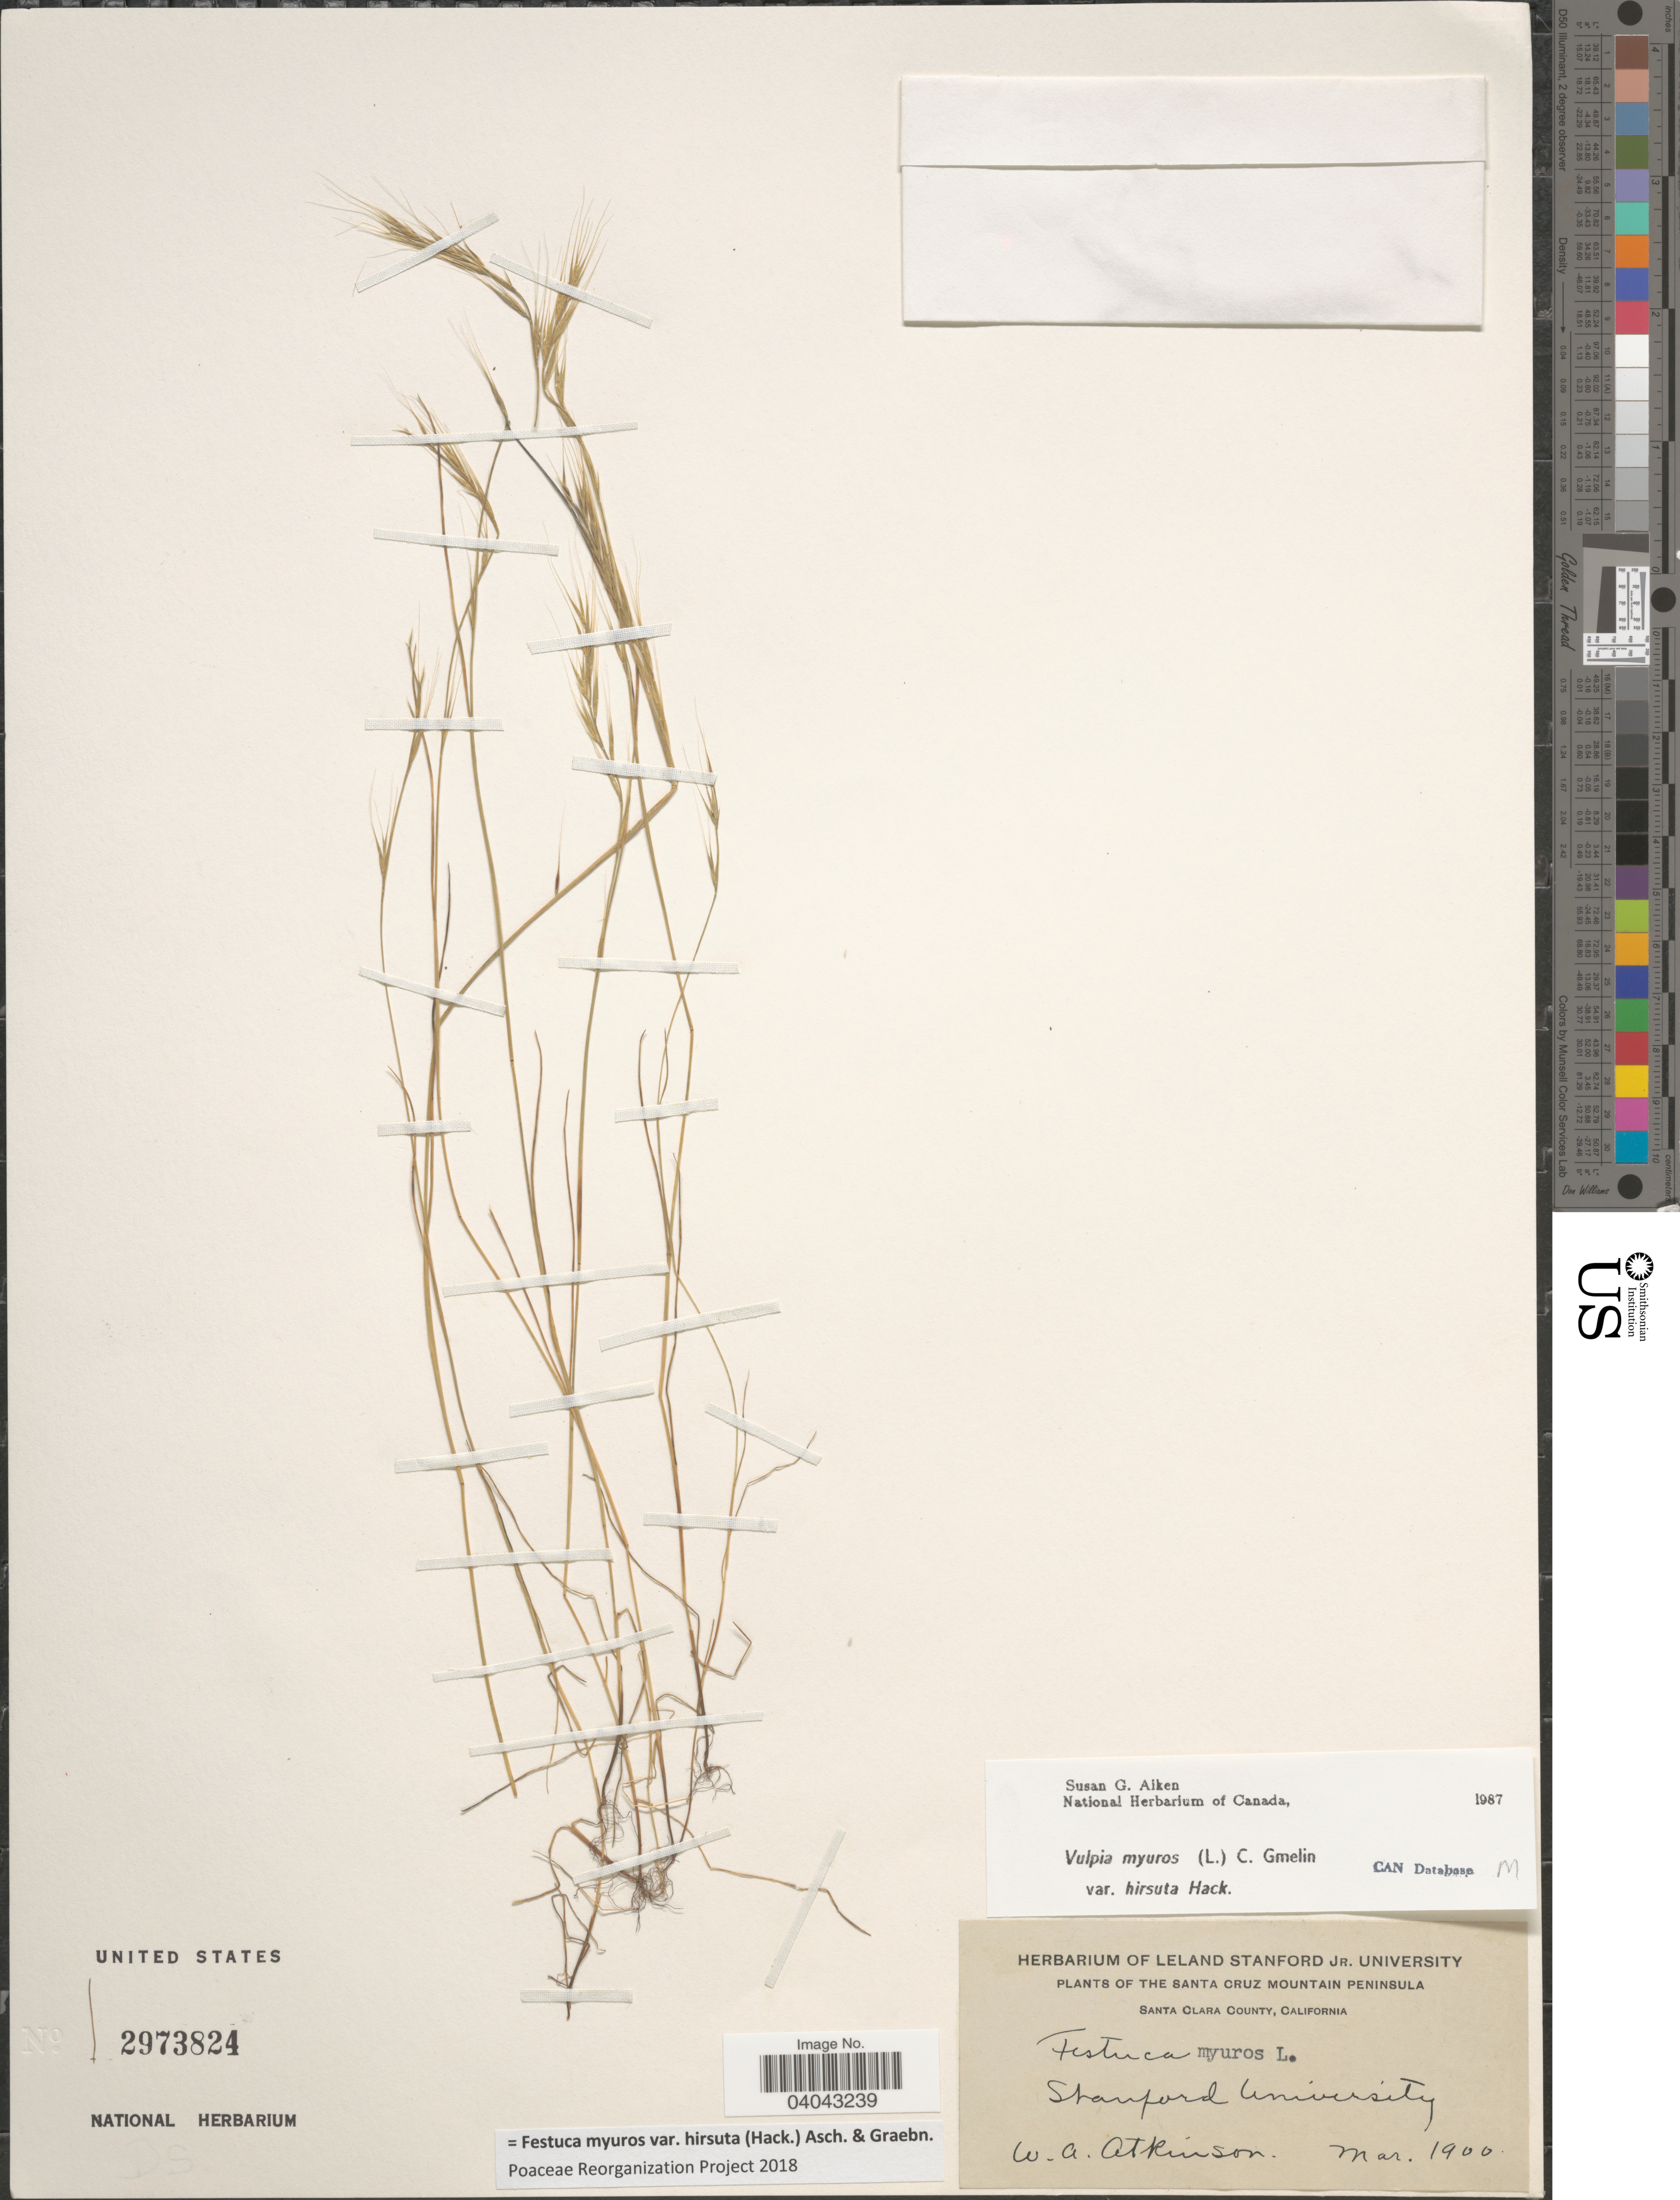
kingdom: Plantae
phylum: Tracheophyta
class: Liliopsida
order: Poales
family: Poaceae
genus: Festuca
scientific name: Festuca myuros var. hirsuta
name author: (Hack.) Asch. & Graebn.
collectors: W. Atkinson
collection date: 1900-03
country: United States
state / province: California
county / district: Santa Clara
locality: The Santa Cruz Mountain Peninsula. Santa Clara County. Stanford University.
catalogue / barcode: US 2973824